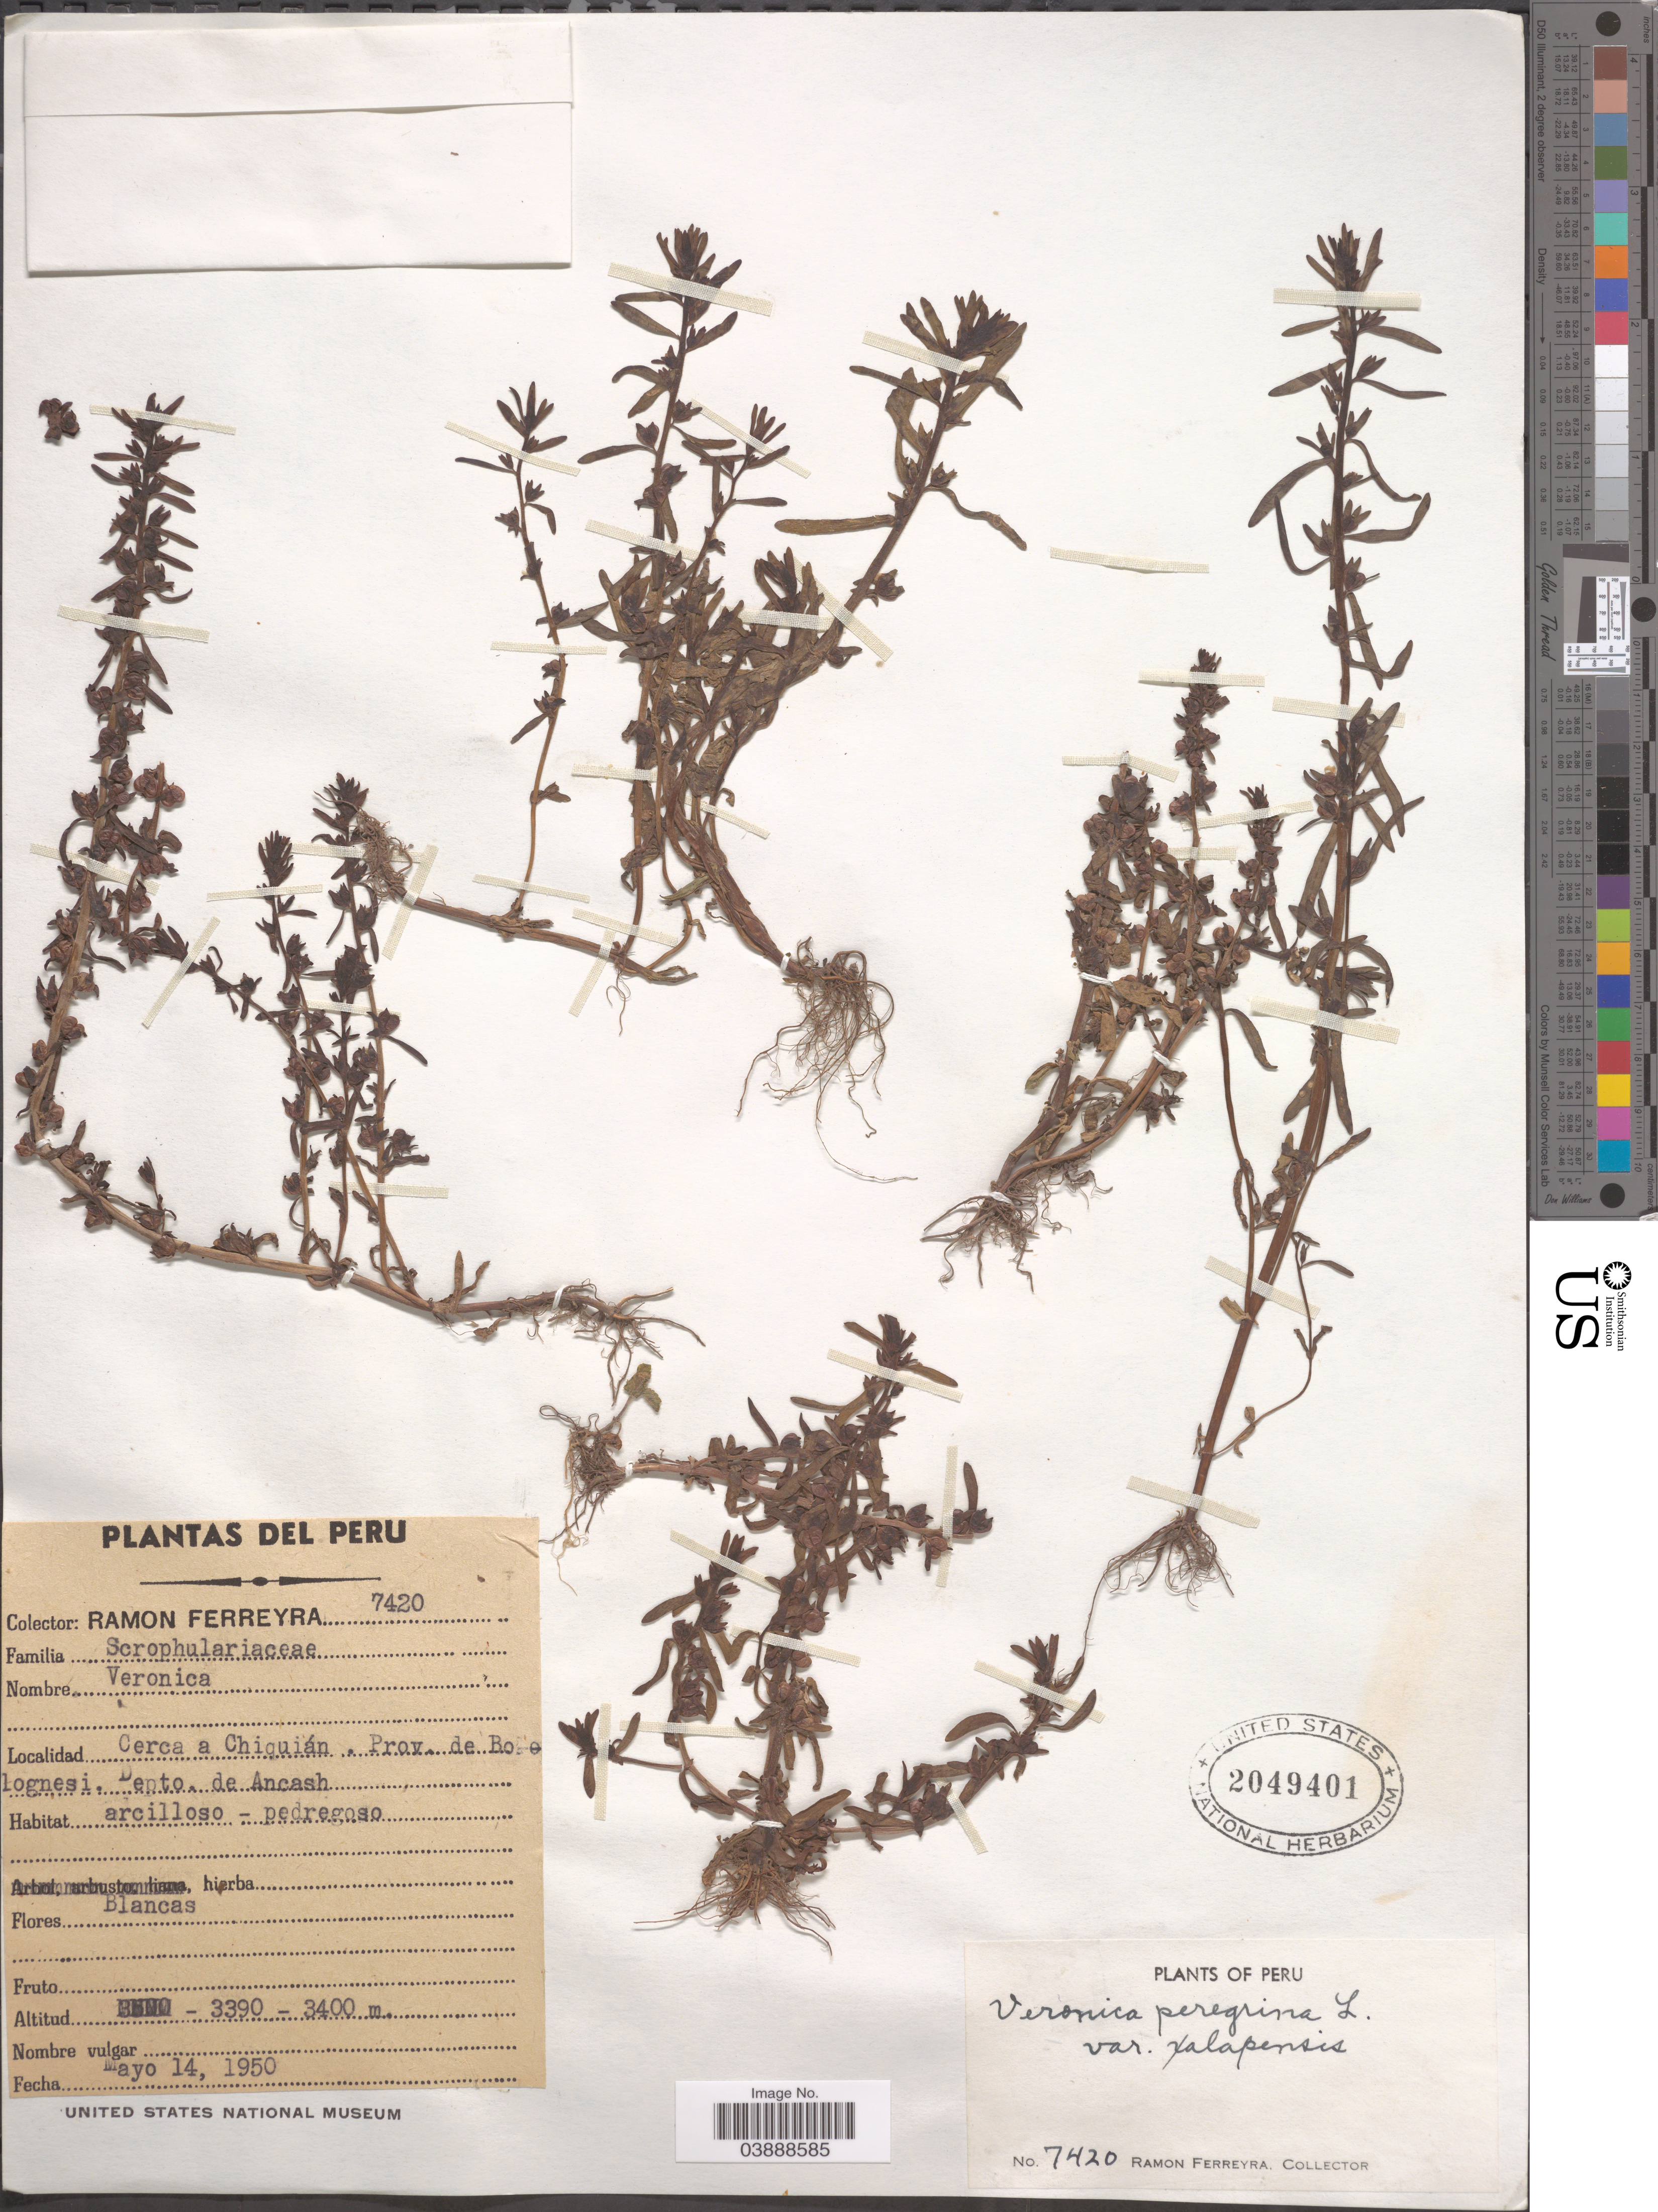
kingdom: Plantae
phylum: Tracheophyta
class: Magnoliopsida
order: Lamiales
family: Plantaginaceae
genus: Veronica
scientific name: Veronica peregrina var. xalapensis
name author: Kunth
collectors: R. A. Ferreyra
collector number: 7420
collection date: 1950-05-14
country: Peru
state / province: Ancash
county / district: Bolognesi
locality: Cerca a Chiquián..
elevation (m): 3390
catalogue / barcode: US 2049401